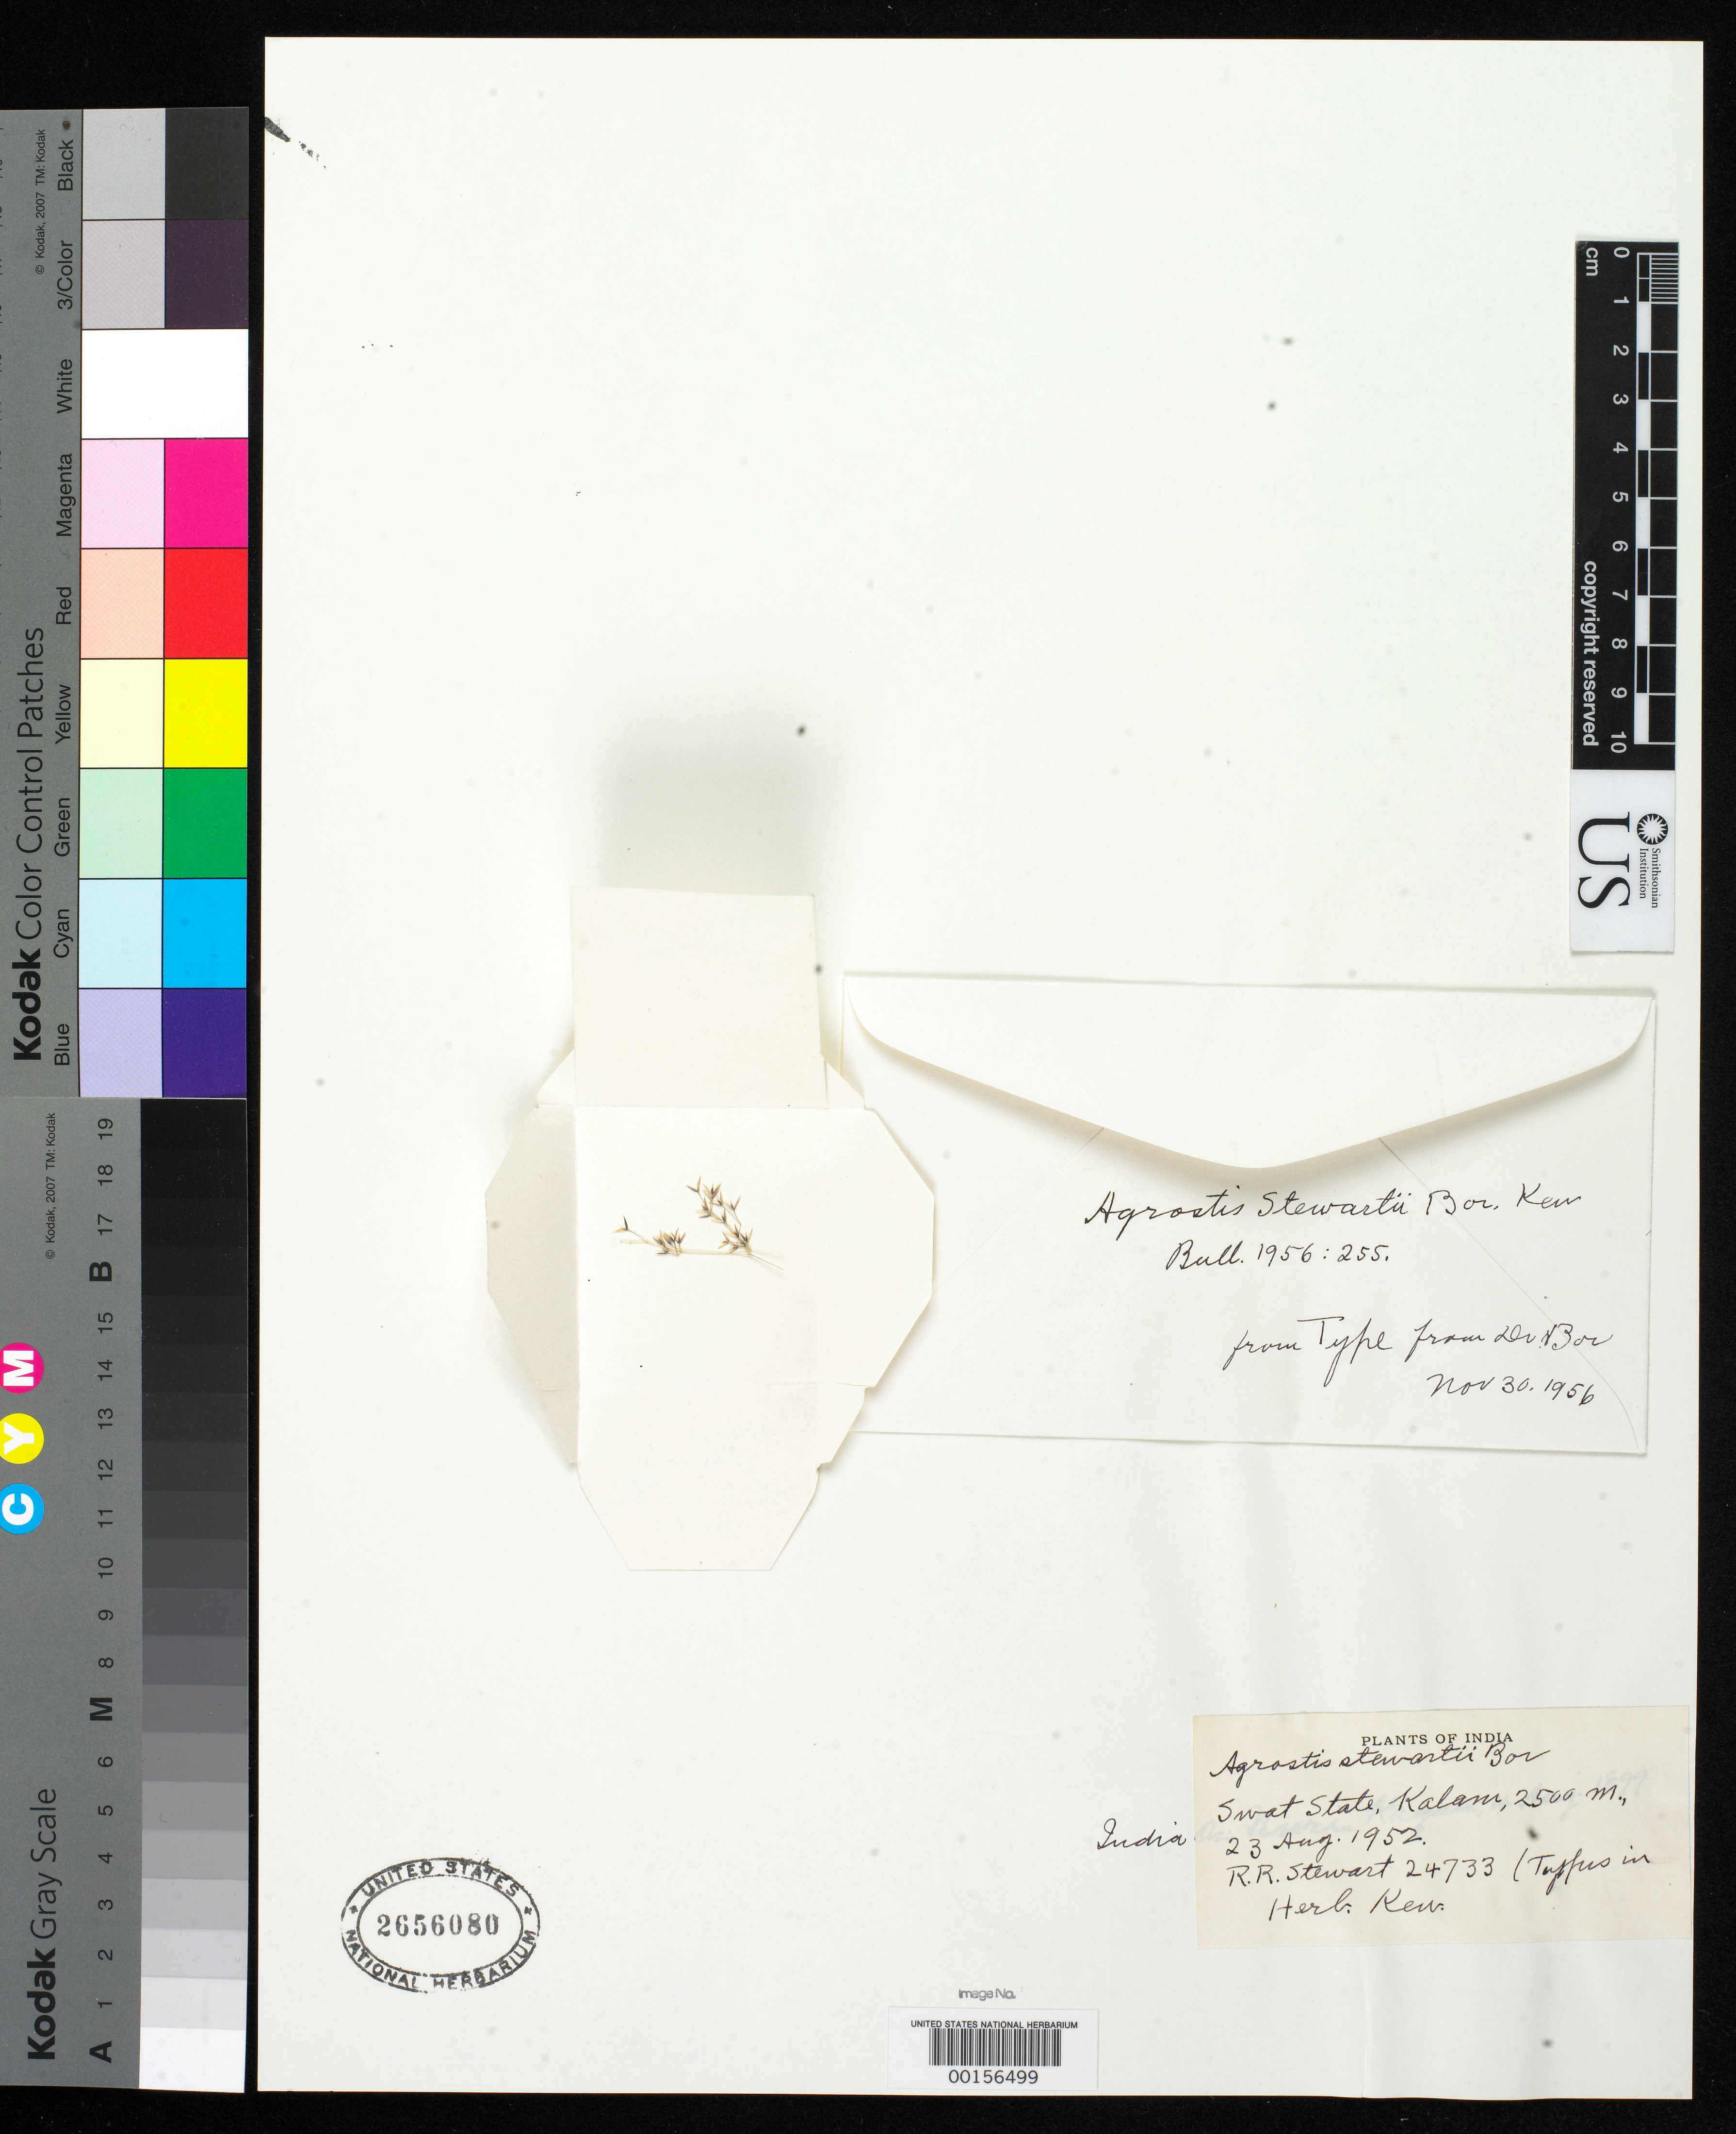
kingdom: Plantae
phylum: Tracheophyta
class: Liliopsida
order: Poales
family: Poaceae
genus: Agrostis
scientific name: Agrostis stewartii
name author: Bor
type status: Type Fragment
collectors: R. R. Stewart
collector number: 24733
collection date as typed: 23 --- 1952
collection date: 1952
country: Pakistan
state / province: Khyber Pakhtunkhwa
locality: Swat, Kalam.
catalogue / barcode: US 2656080